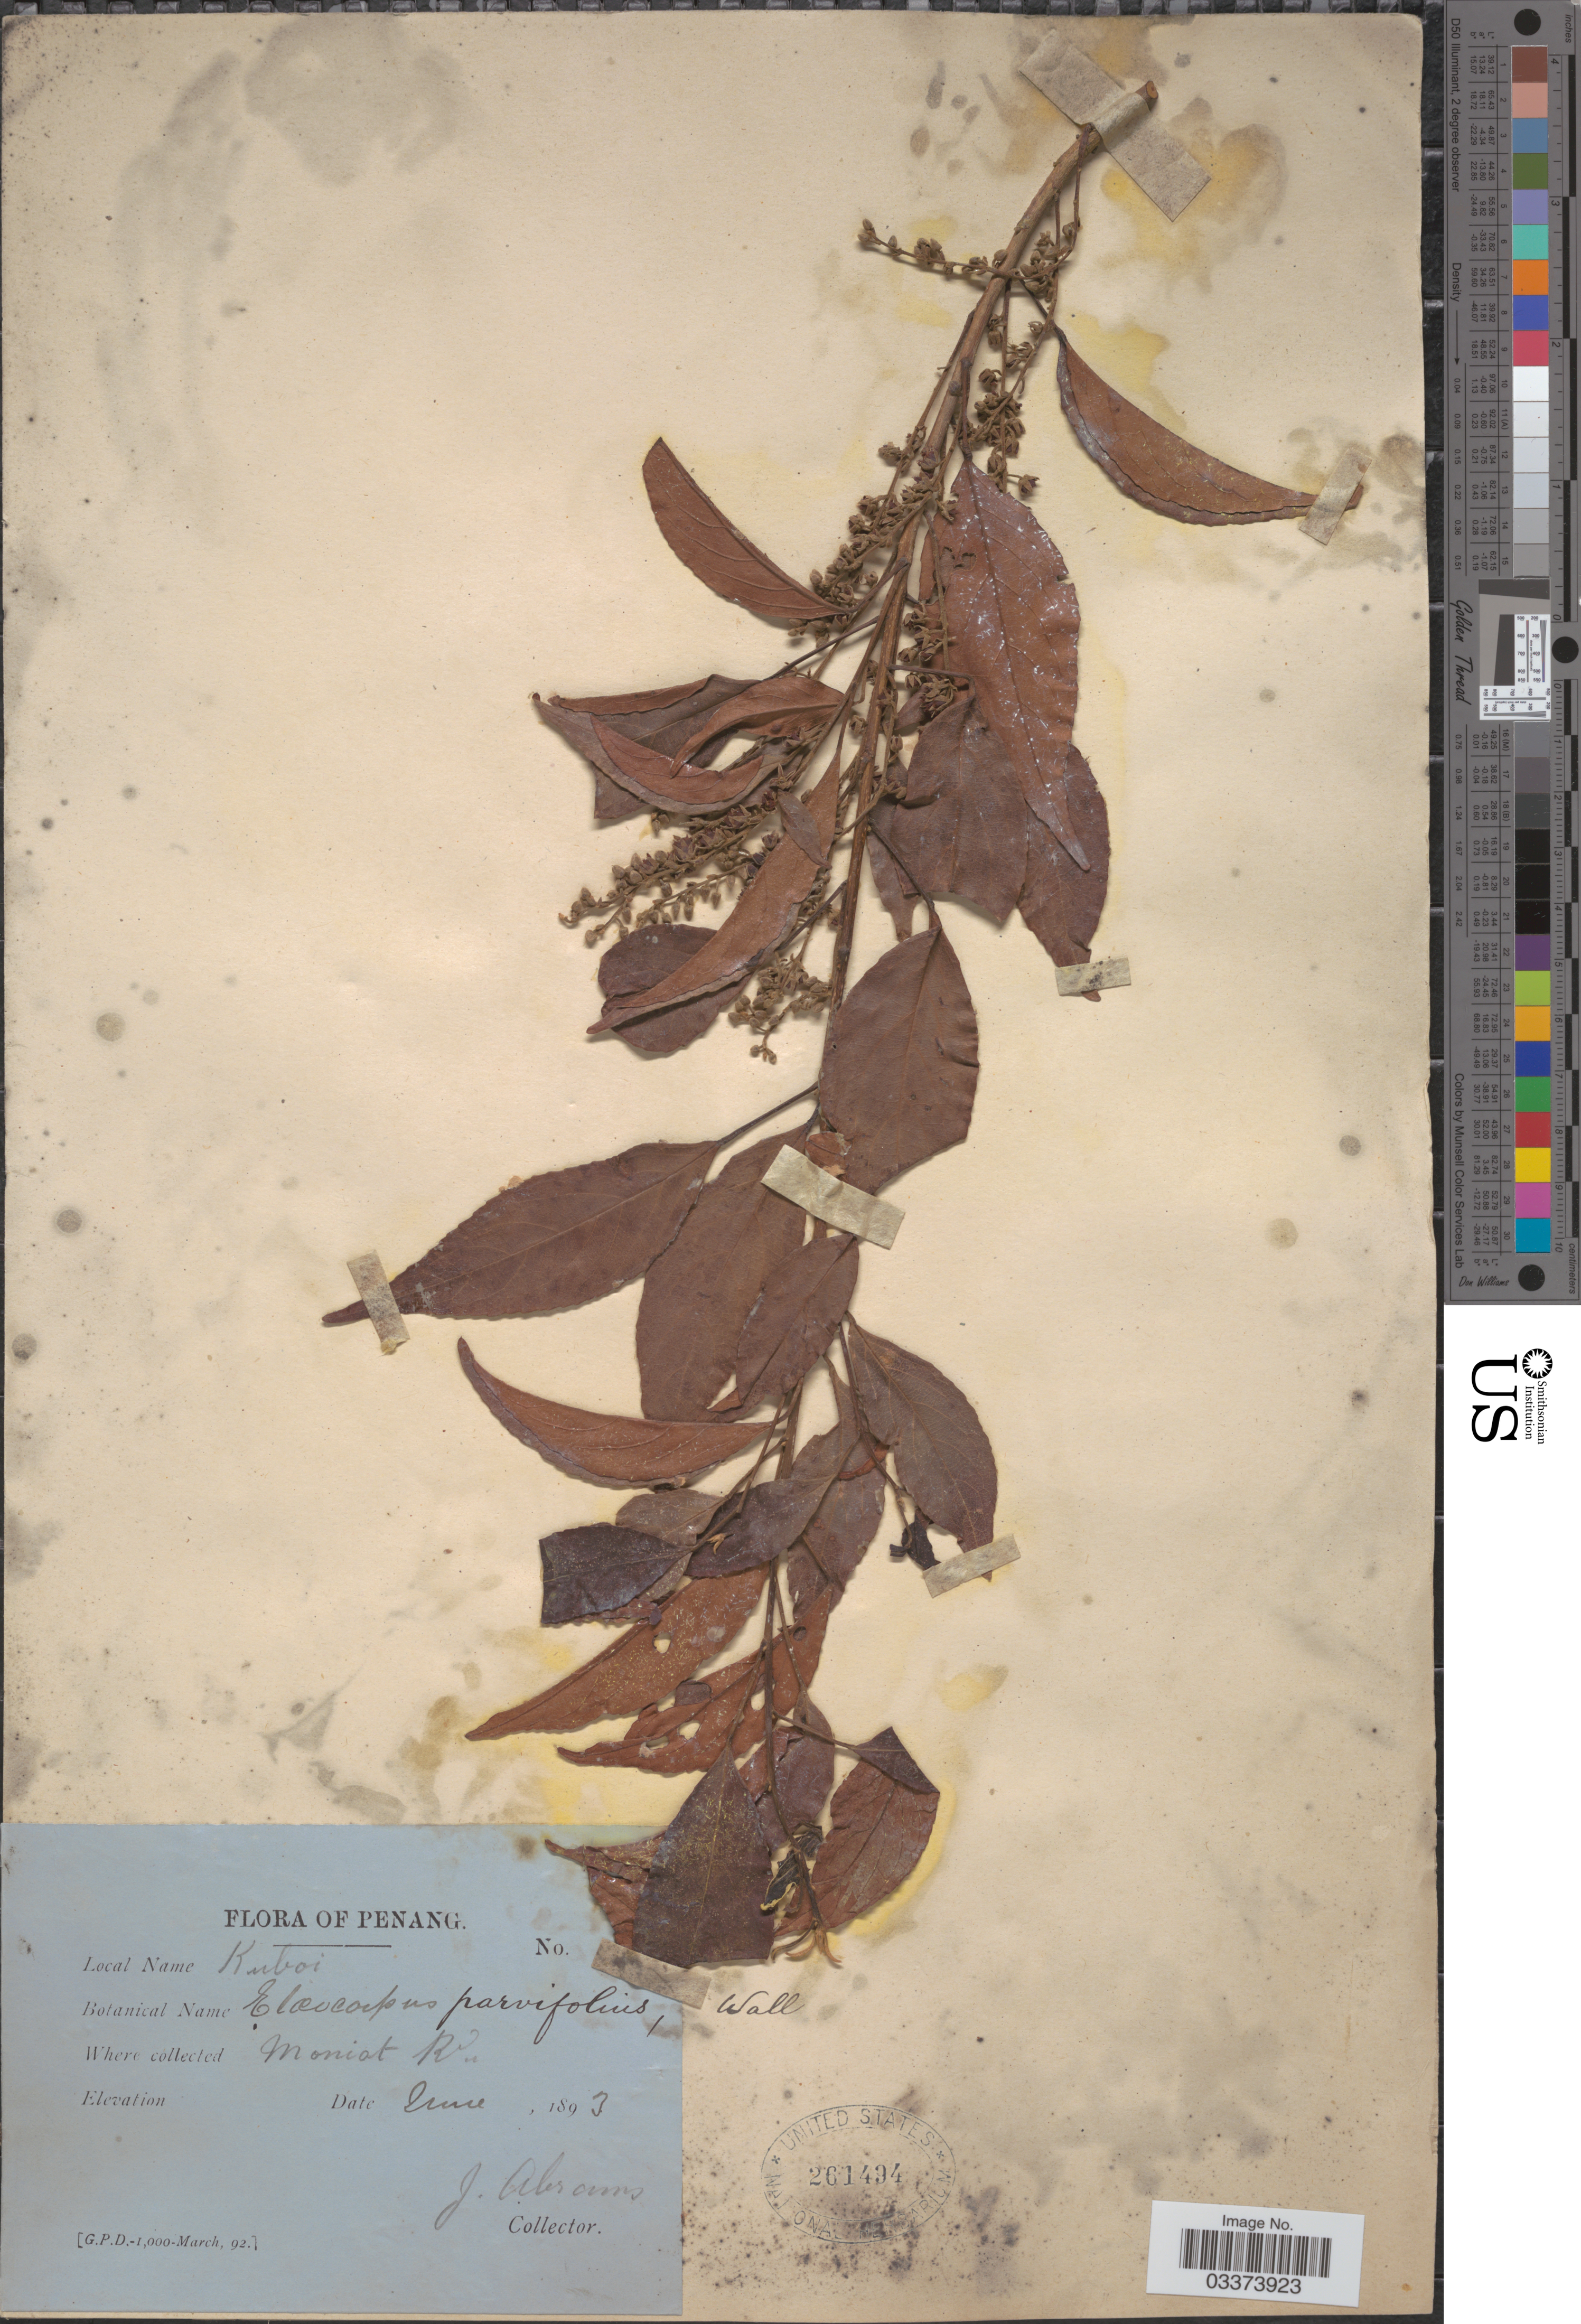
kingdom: Plantae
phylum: Tracheophyta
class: Magnoliopsida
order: Oxalidales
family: Elaeocarpaceae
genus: Elaeocarpus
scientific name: Elaeocarpus nitidus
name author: Jack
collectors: J. Abrams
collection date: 1893-06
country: Malaysia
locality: Penang. Moniat Rd.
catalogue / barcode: US 261494